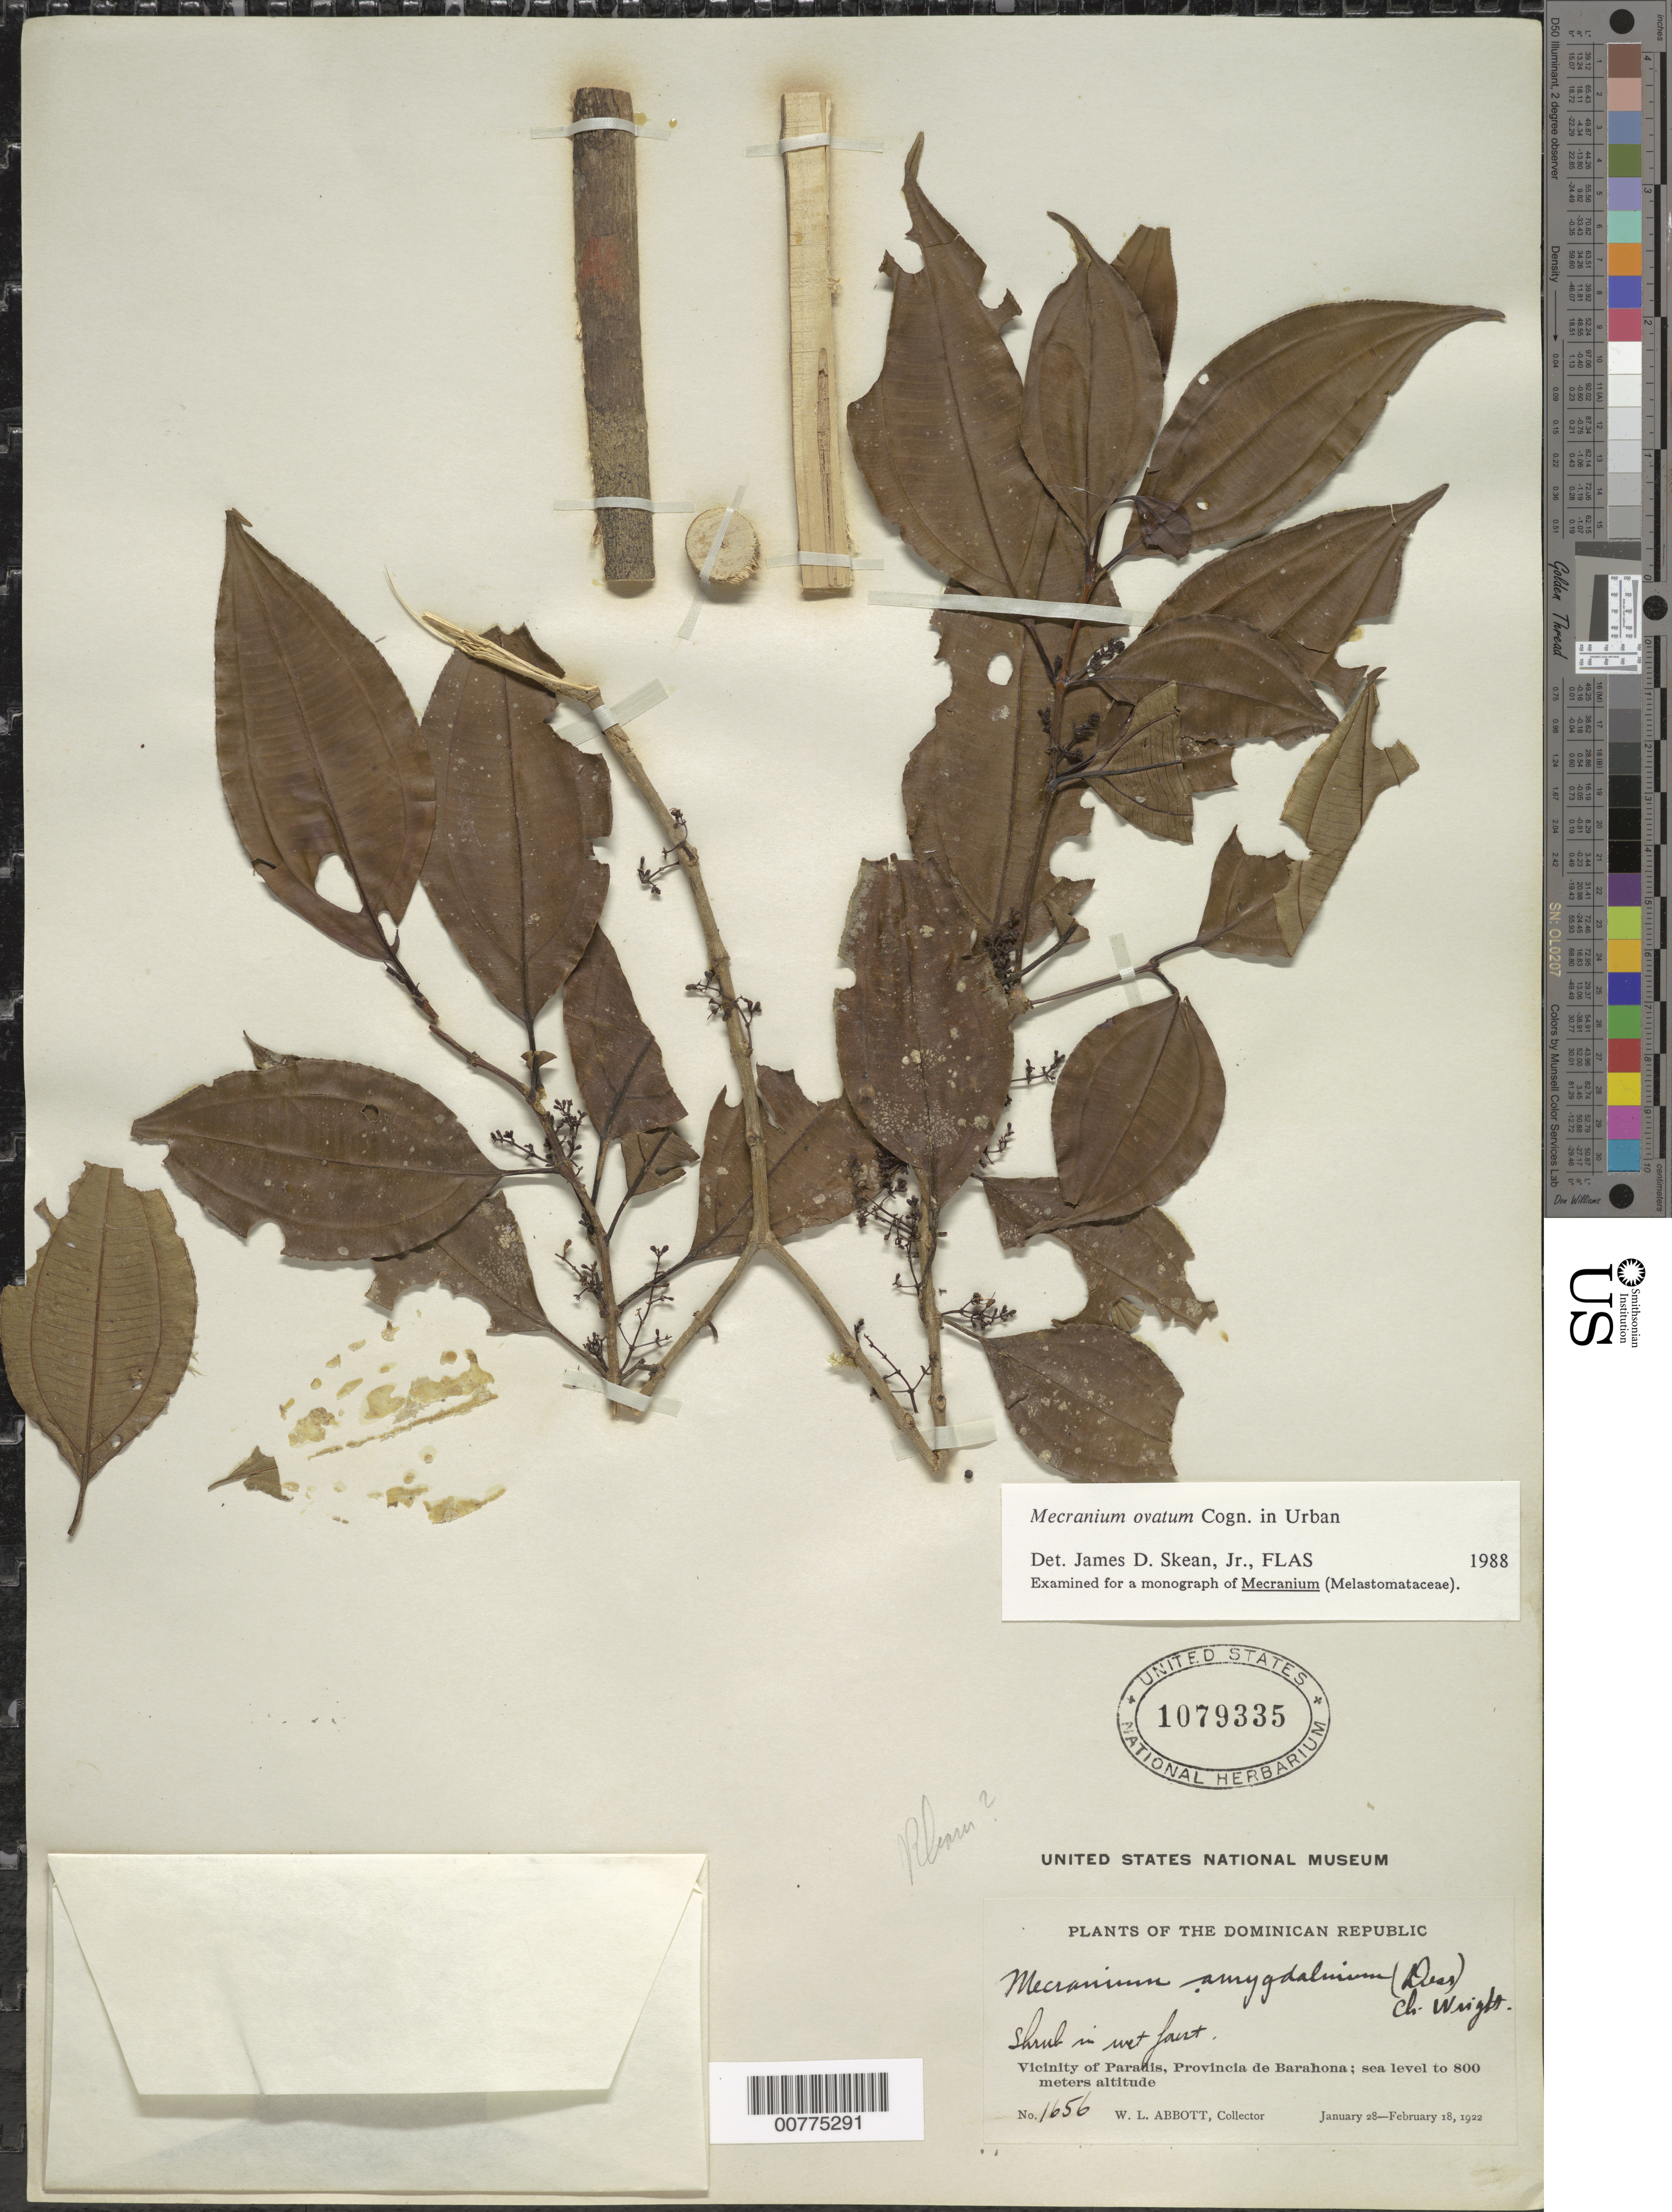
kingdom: Plantae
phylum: Tracheophyta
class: Magnoliopsida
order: Myrtales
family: Melastomataceae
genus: Mecranium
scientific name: Mecranium ovatum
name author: Cogn.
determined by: Skean, J. D., Jr.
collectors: W. L. Abbott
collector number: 1656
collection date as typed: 28 Jan 1922 to 18 Feb 1922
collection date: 1922-01-28/1922-02-18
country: Dominican Republic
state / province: Barahona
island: Hispaniola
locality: Vicinity of Paradis.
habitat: Wet forest.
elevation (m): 0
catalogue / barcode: US 1079335